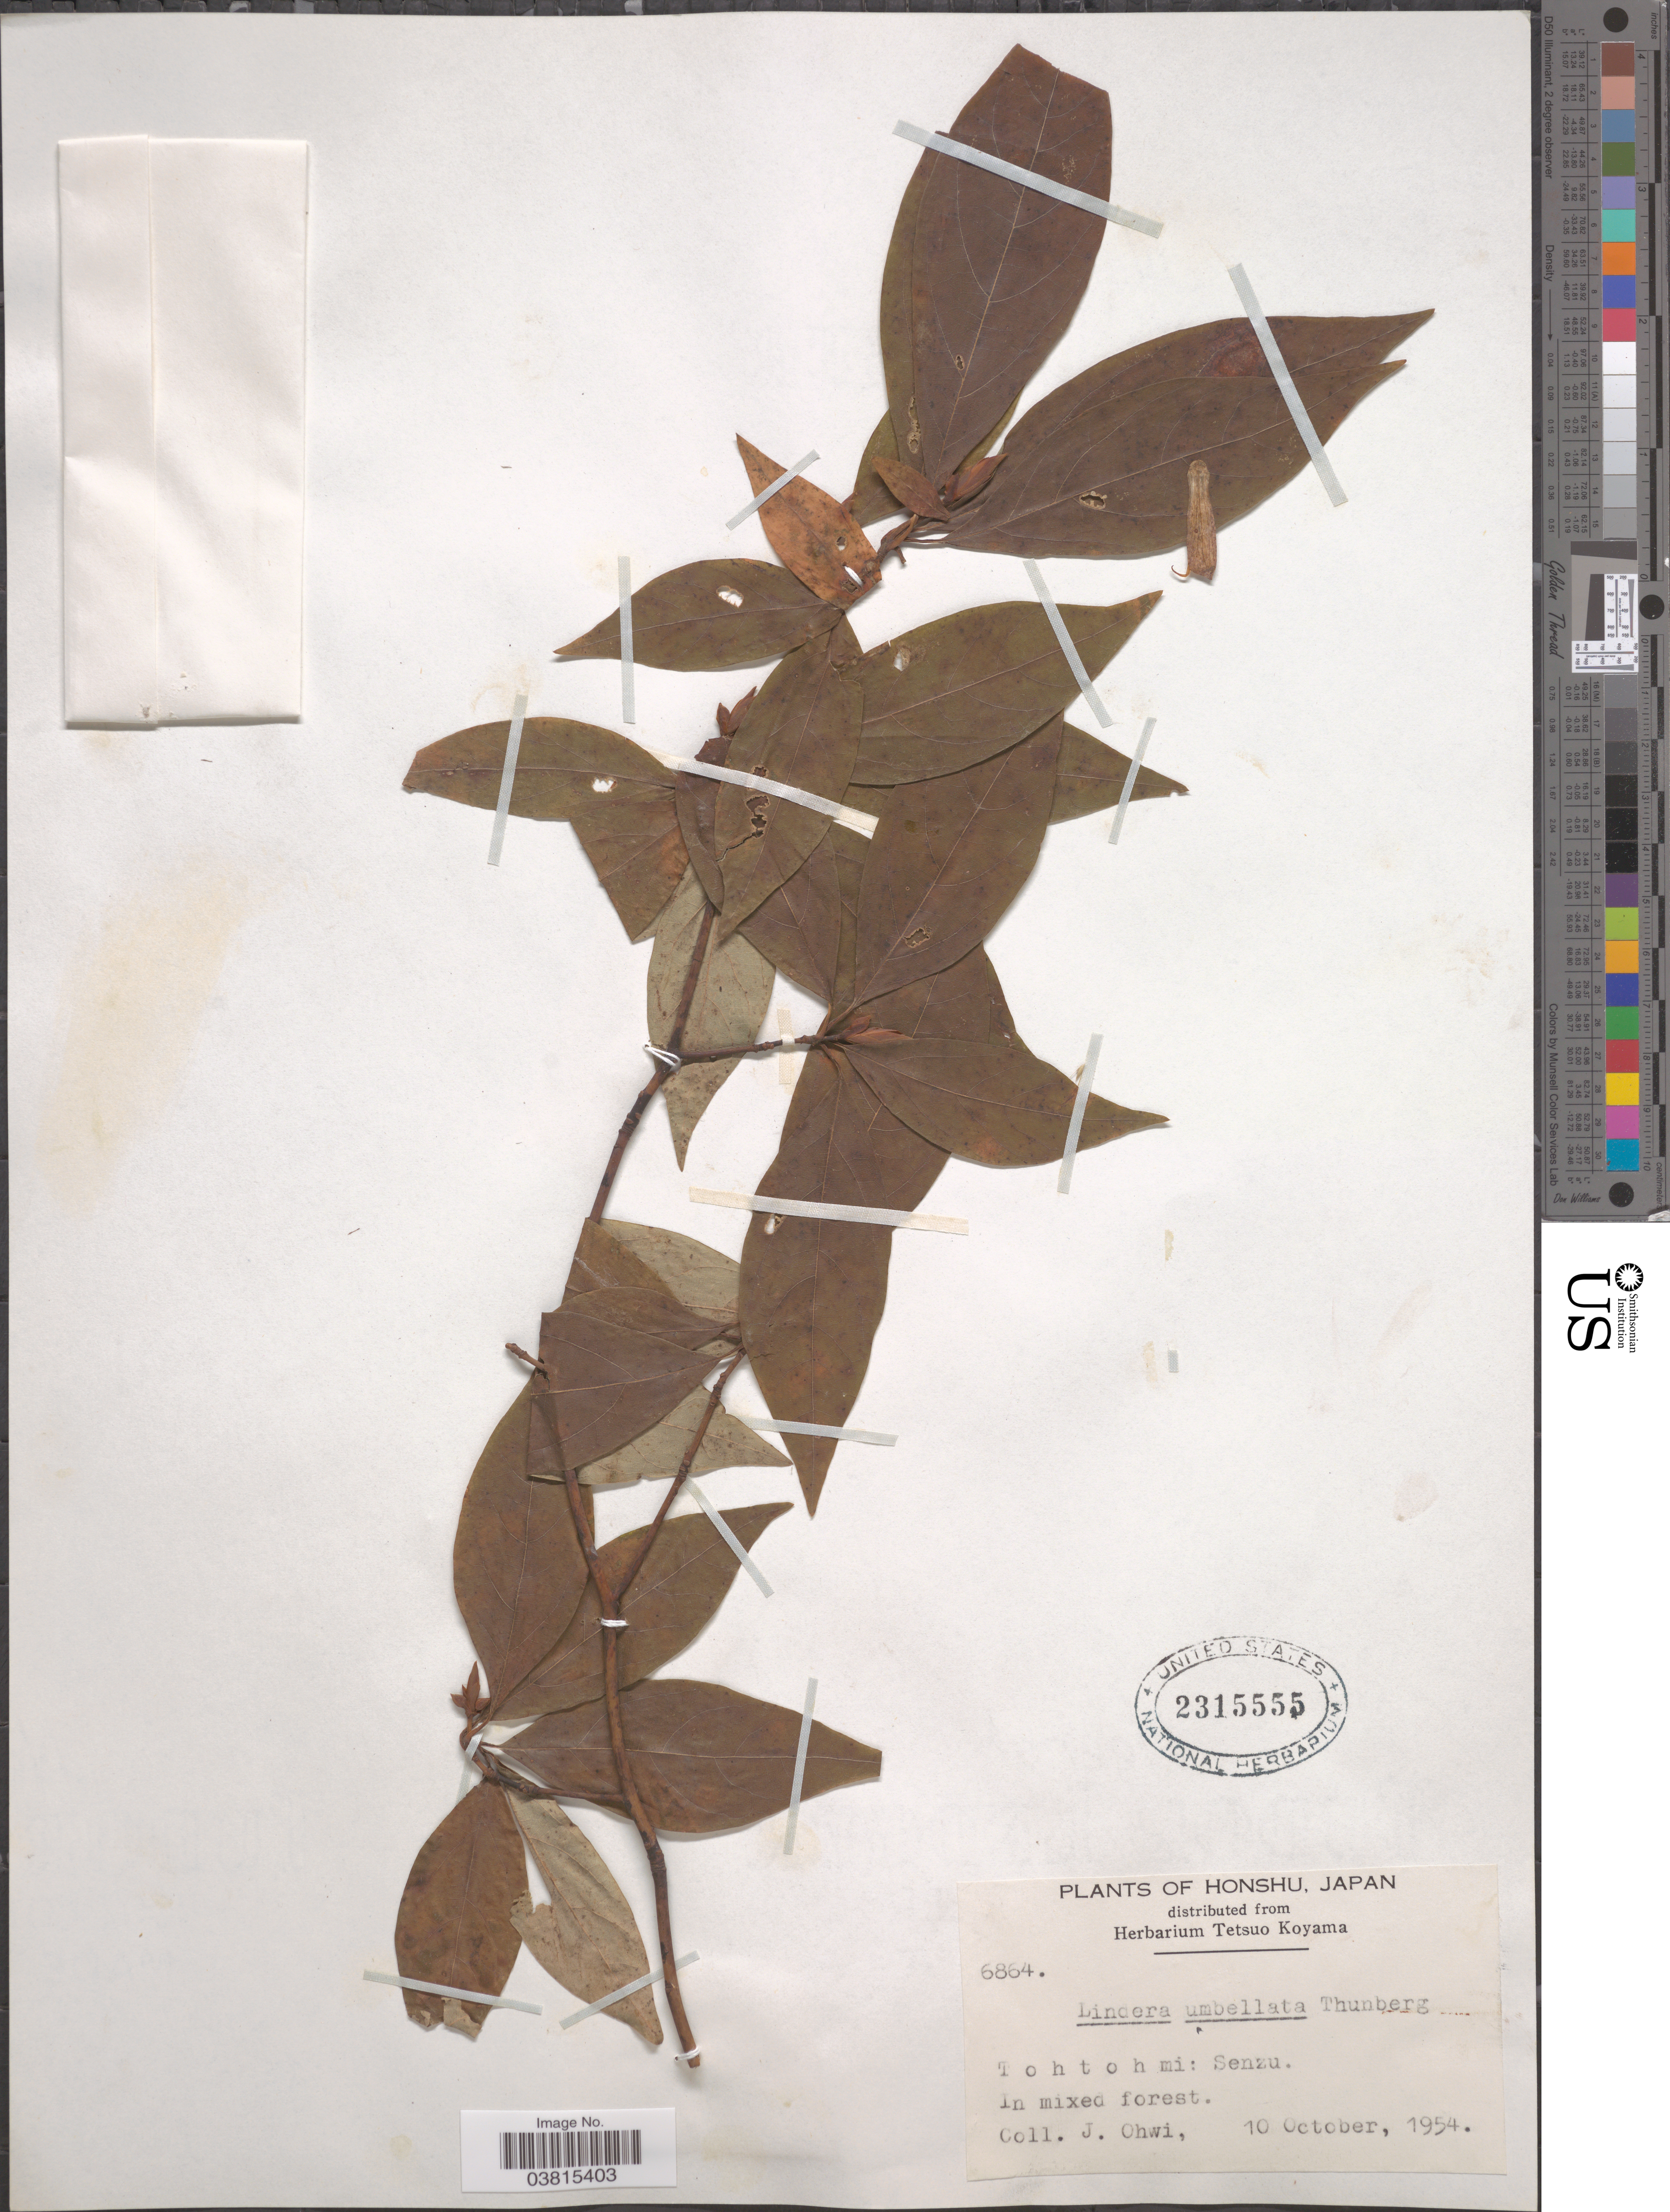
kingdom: Plantae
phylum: Tracheophyta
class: Magnoliopsida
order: Laurales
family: Lauraceae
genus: Lindera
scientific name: Lindera umbellata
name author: Thunb.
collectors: J. Ohwi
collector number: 6864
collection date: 1954-10-10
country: Japan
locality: Honshu. Tohtohmi: Senzu.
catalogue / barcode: US 2315555